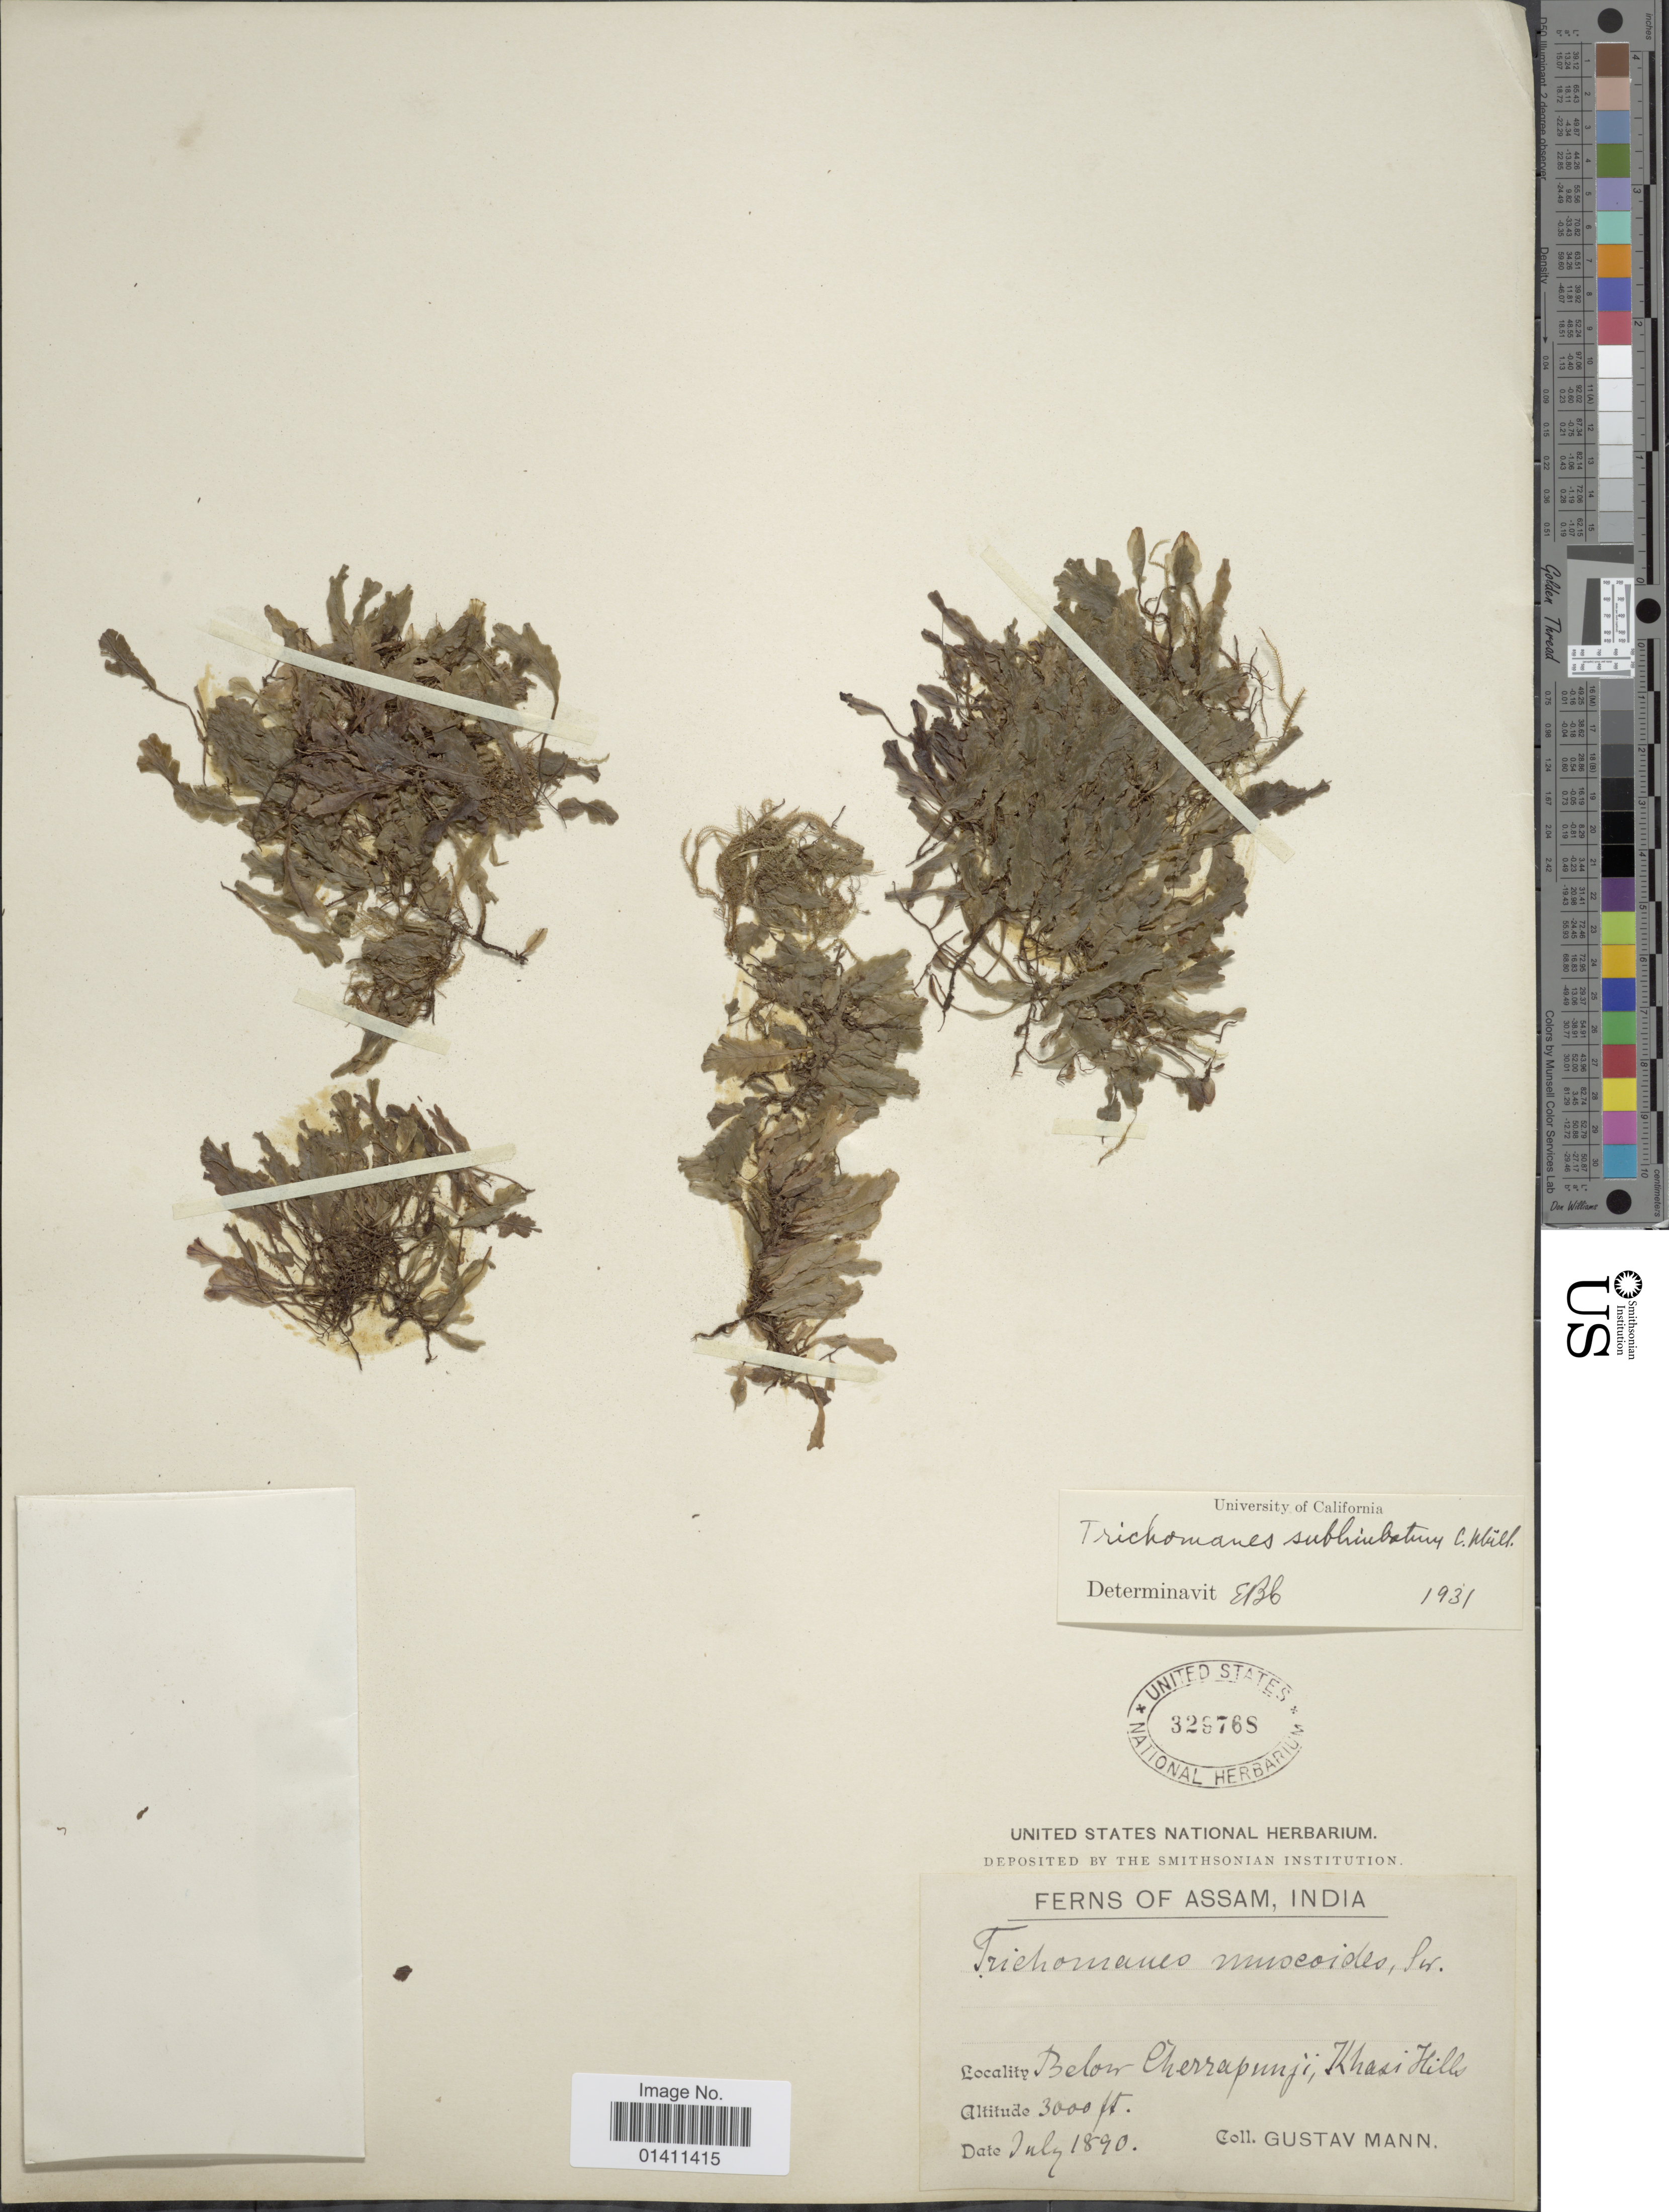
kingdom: Plantae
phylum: Tracheophyta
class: Polypodiopsida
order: Hymenophyllales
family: Hymenophyllaceae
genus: Didymoglossum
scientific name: Didymoglossum sublimbatum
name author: (K. Müller) Ebihara & K. Iwats.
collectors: G. Mann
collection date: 1890-07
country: India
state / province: Meghalaya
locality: Below Cherrapunji, Khasi Hills.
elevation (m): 914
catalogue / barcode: US 329768